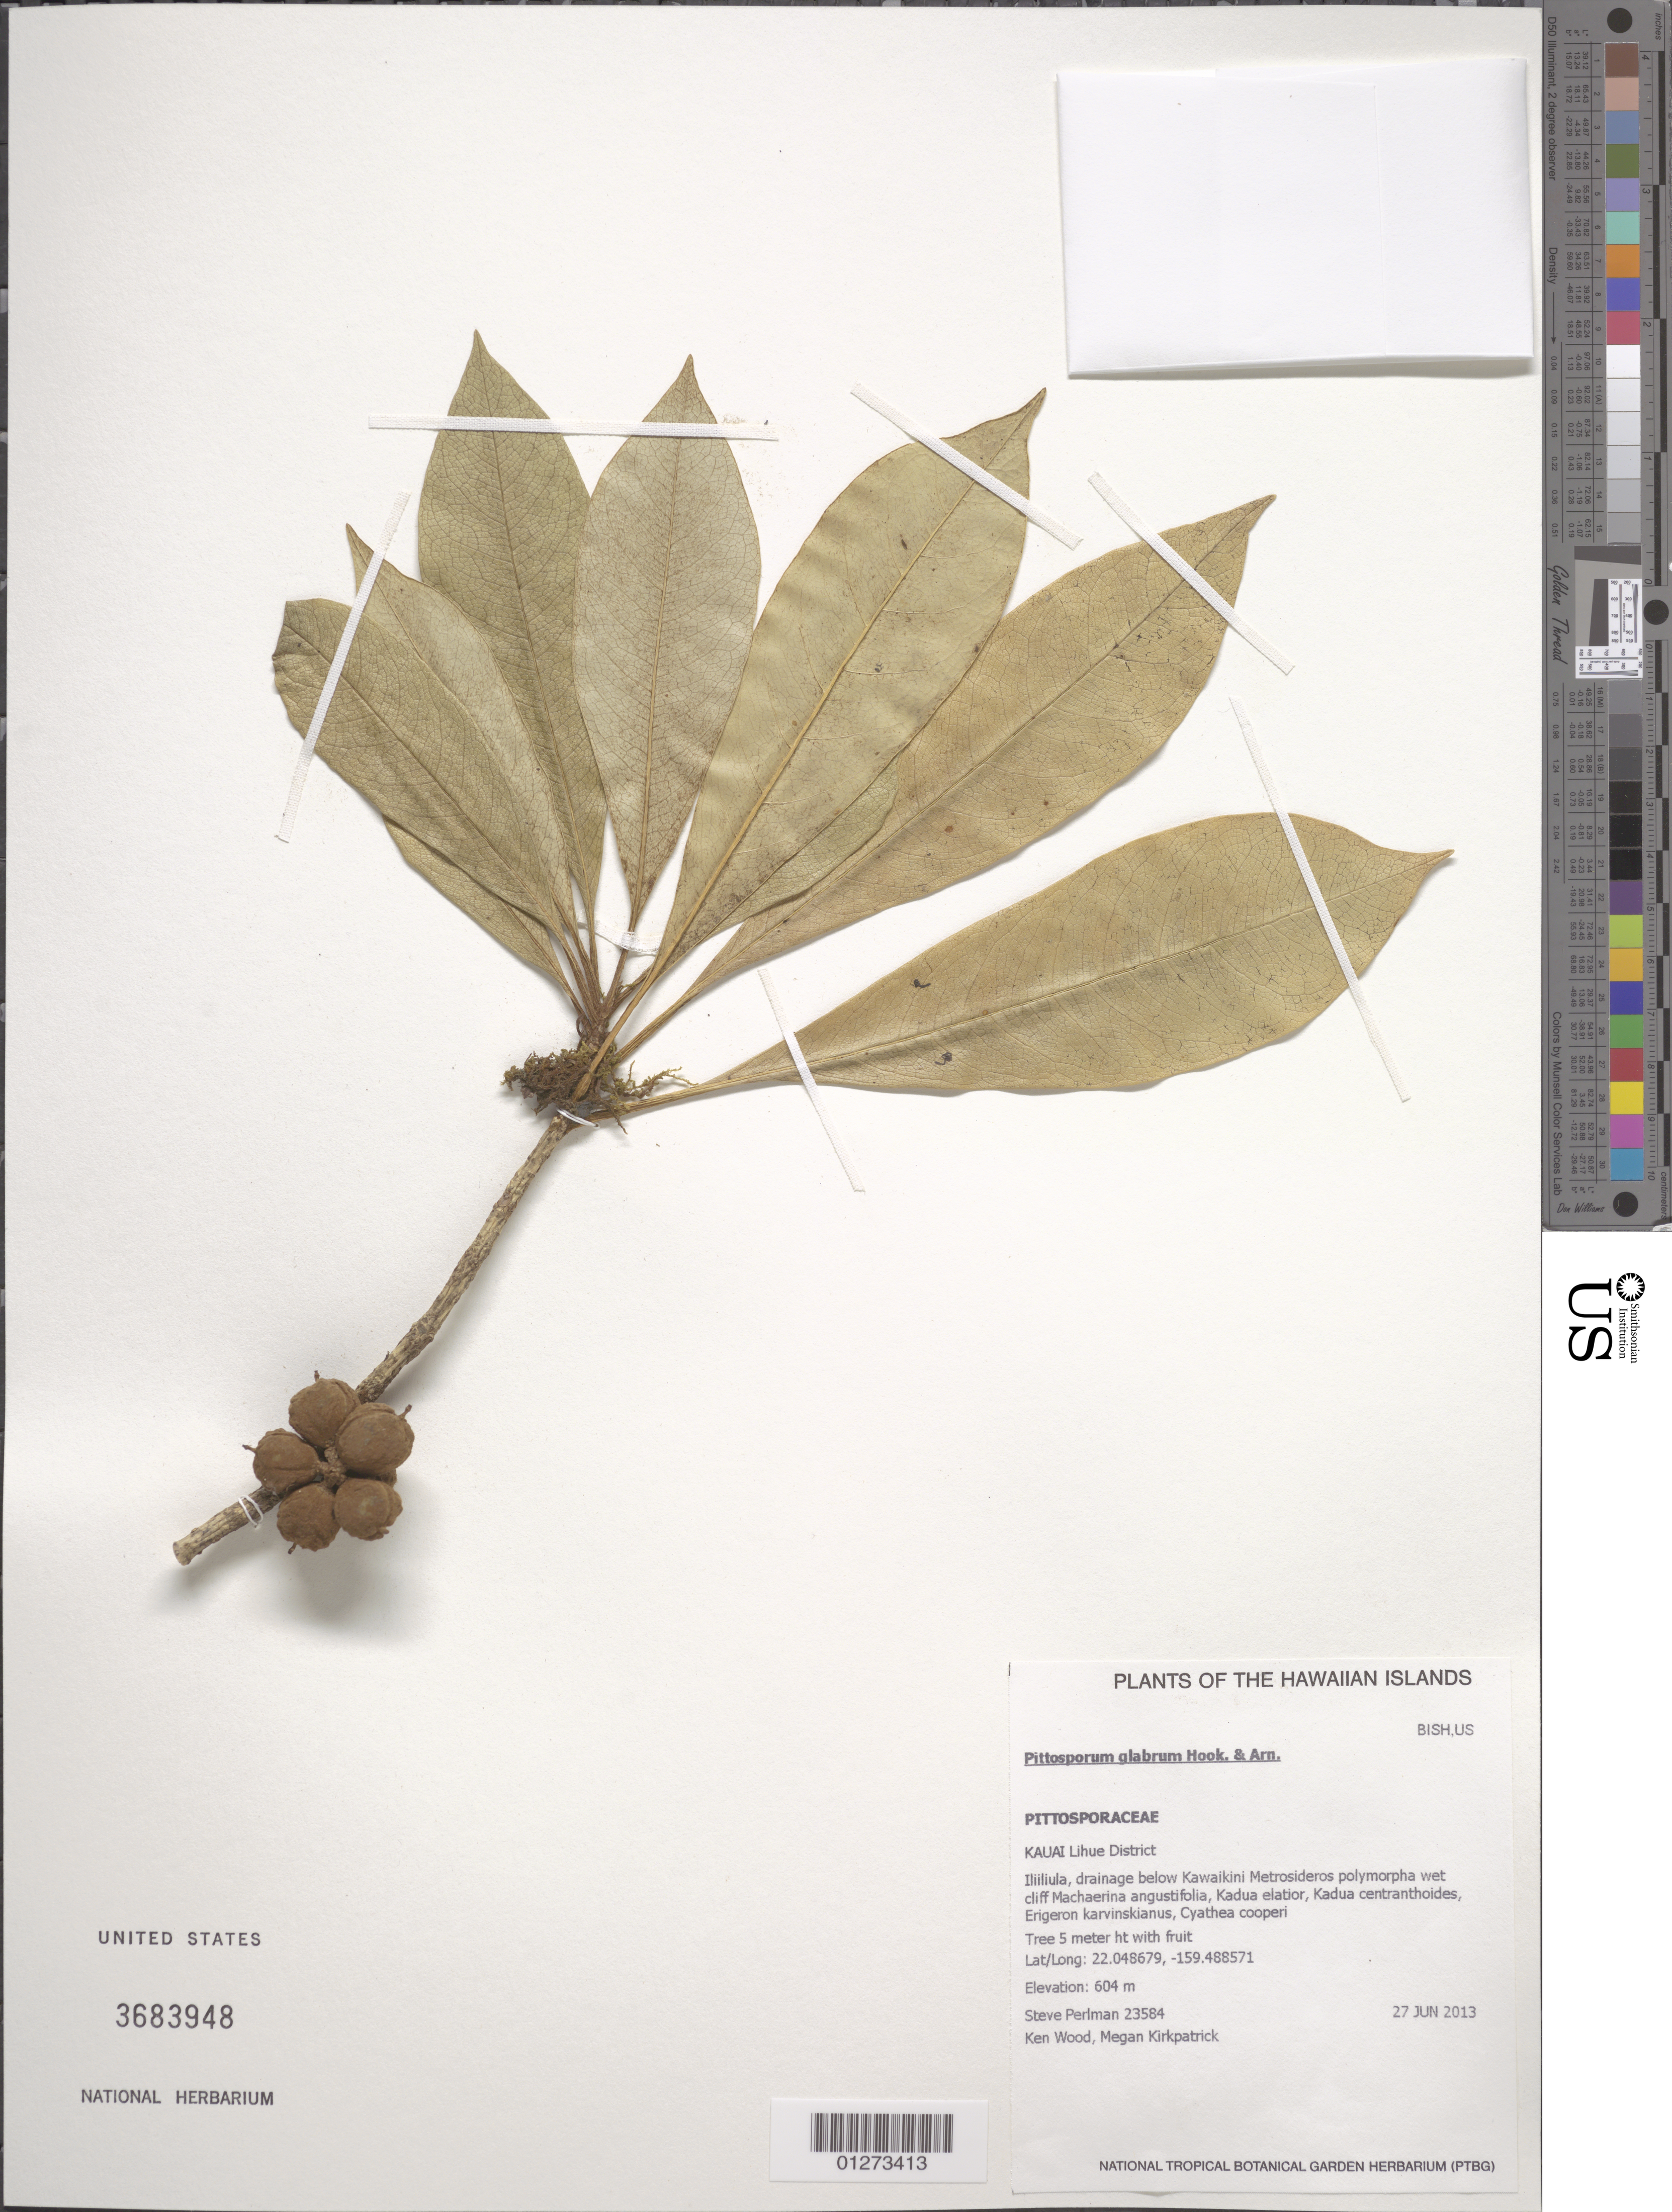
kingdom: Plantae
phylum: Tracheophyta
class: Magnoliopsida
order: Apiales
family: Pittosporaceae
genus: Pittosporum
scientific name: Pittosporum glabrum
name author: Hook. & Arn.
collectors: S. P. Perlman, K. R. Wood & M. Kirkpatrick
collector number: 23584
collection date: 2013-06-27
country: United States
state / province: Hawaii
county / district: Kauai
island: Kaua'i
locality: Lihue District, Iliilula, drainage below Kawaikini.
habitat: Wet cliff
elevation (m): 604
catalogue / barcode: US 3683948